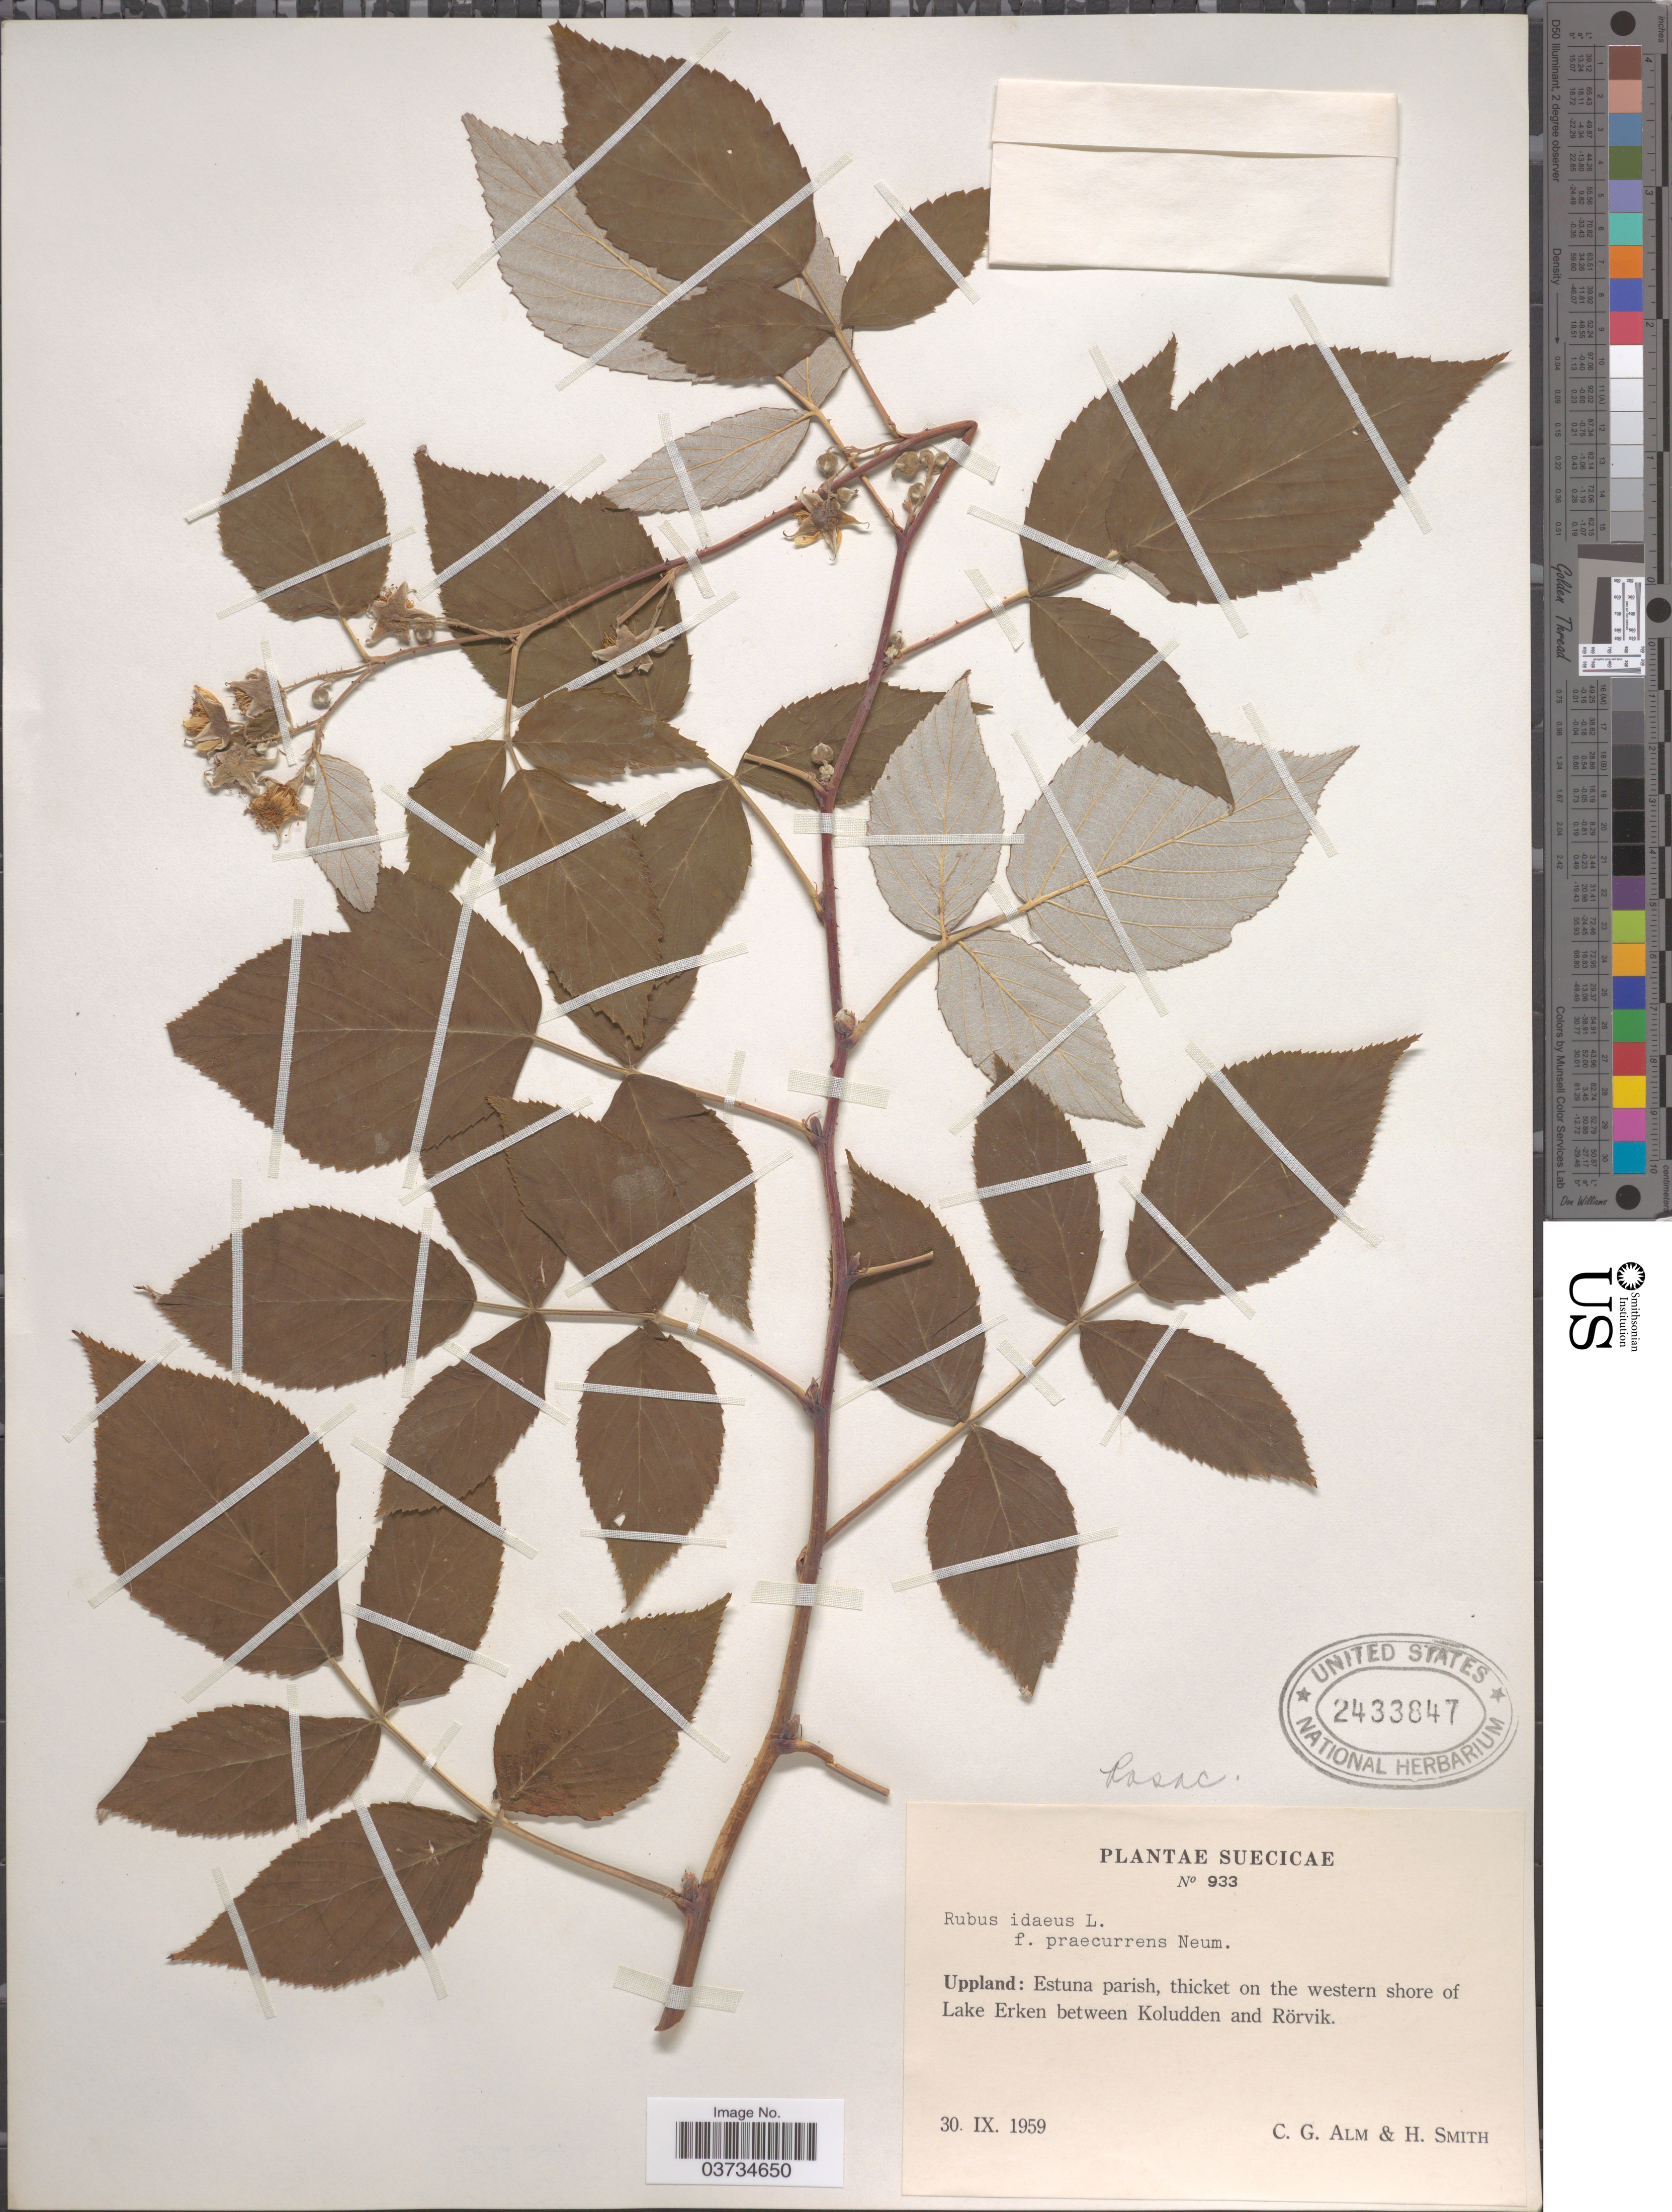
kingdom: Plantae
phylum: Tracheophyta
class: Magnoliopsida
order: Rosales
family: Rosaceae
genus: Rubus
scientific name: Rubus idaeus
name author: L.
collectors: C. Alm & H. Smith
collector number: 933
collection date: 1959-09-30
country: Sweden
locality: Suecicae. Uppland: Estuna parish, thicket on the western shore of Lake Erken between Koludden and Rörvik.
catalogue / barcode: US 2433847